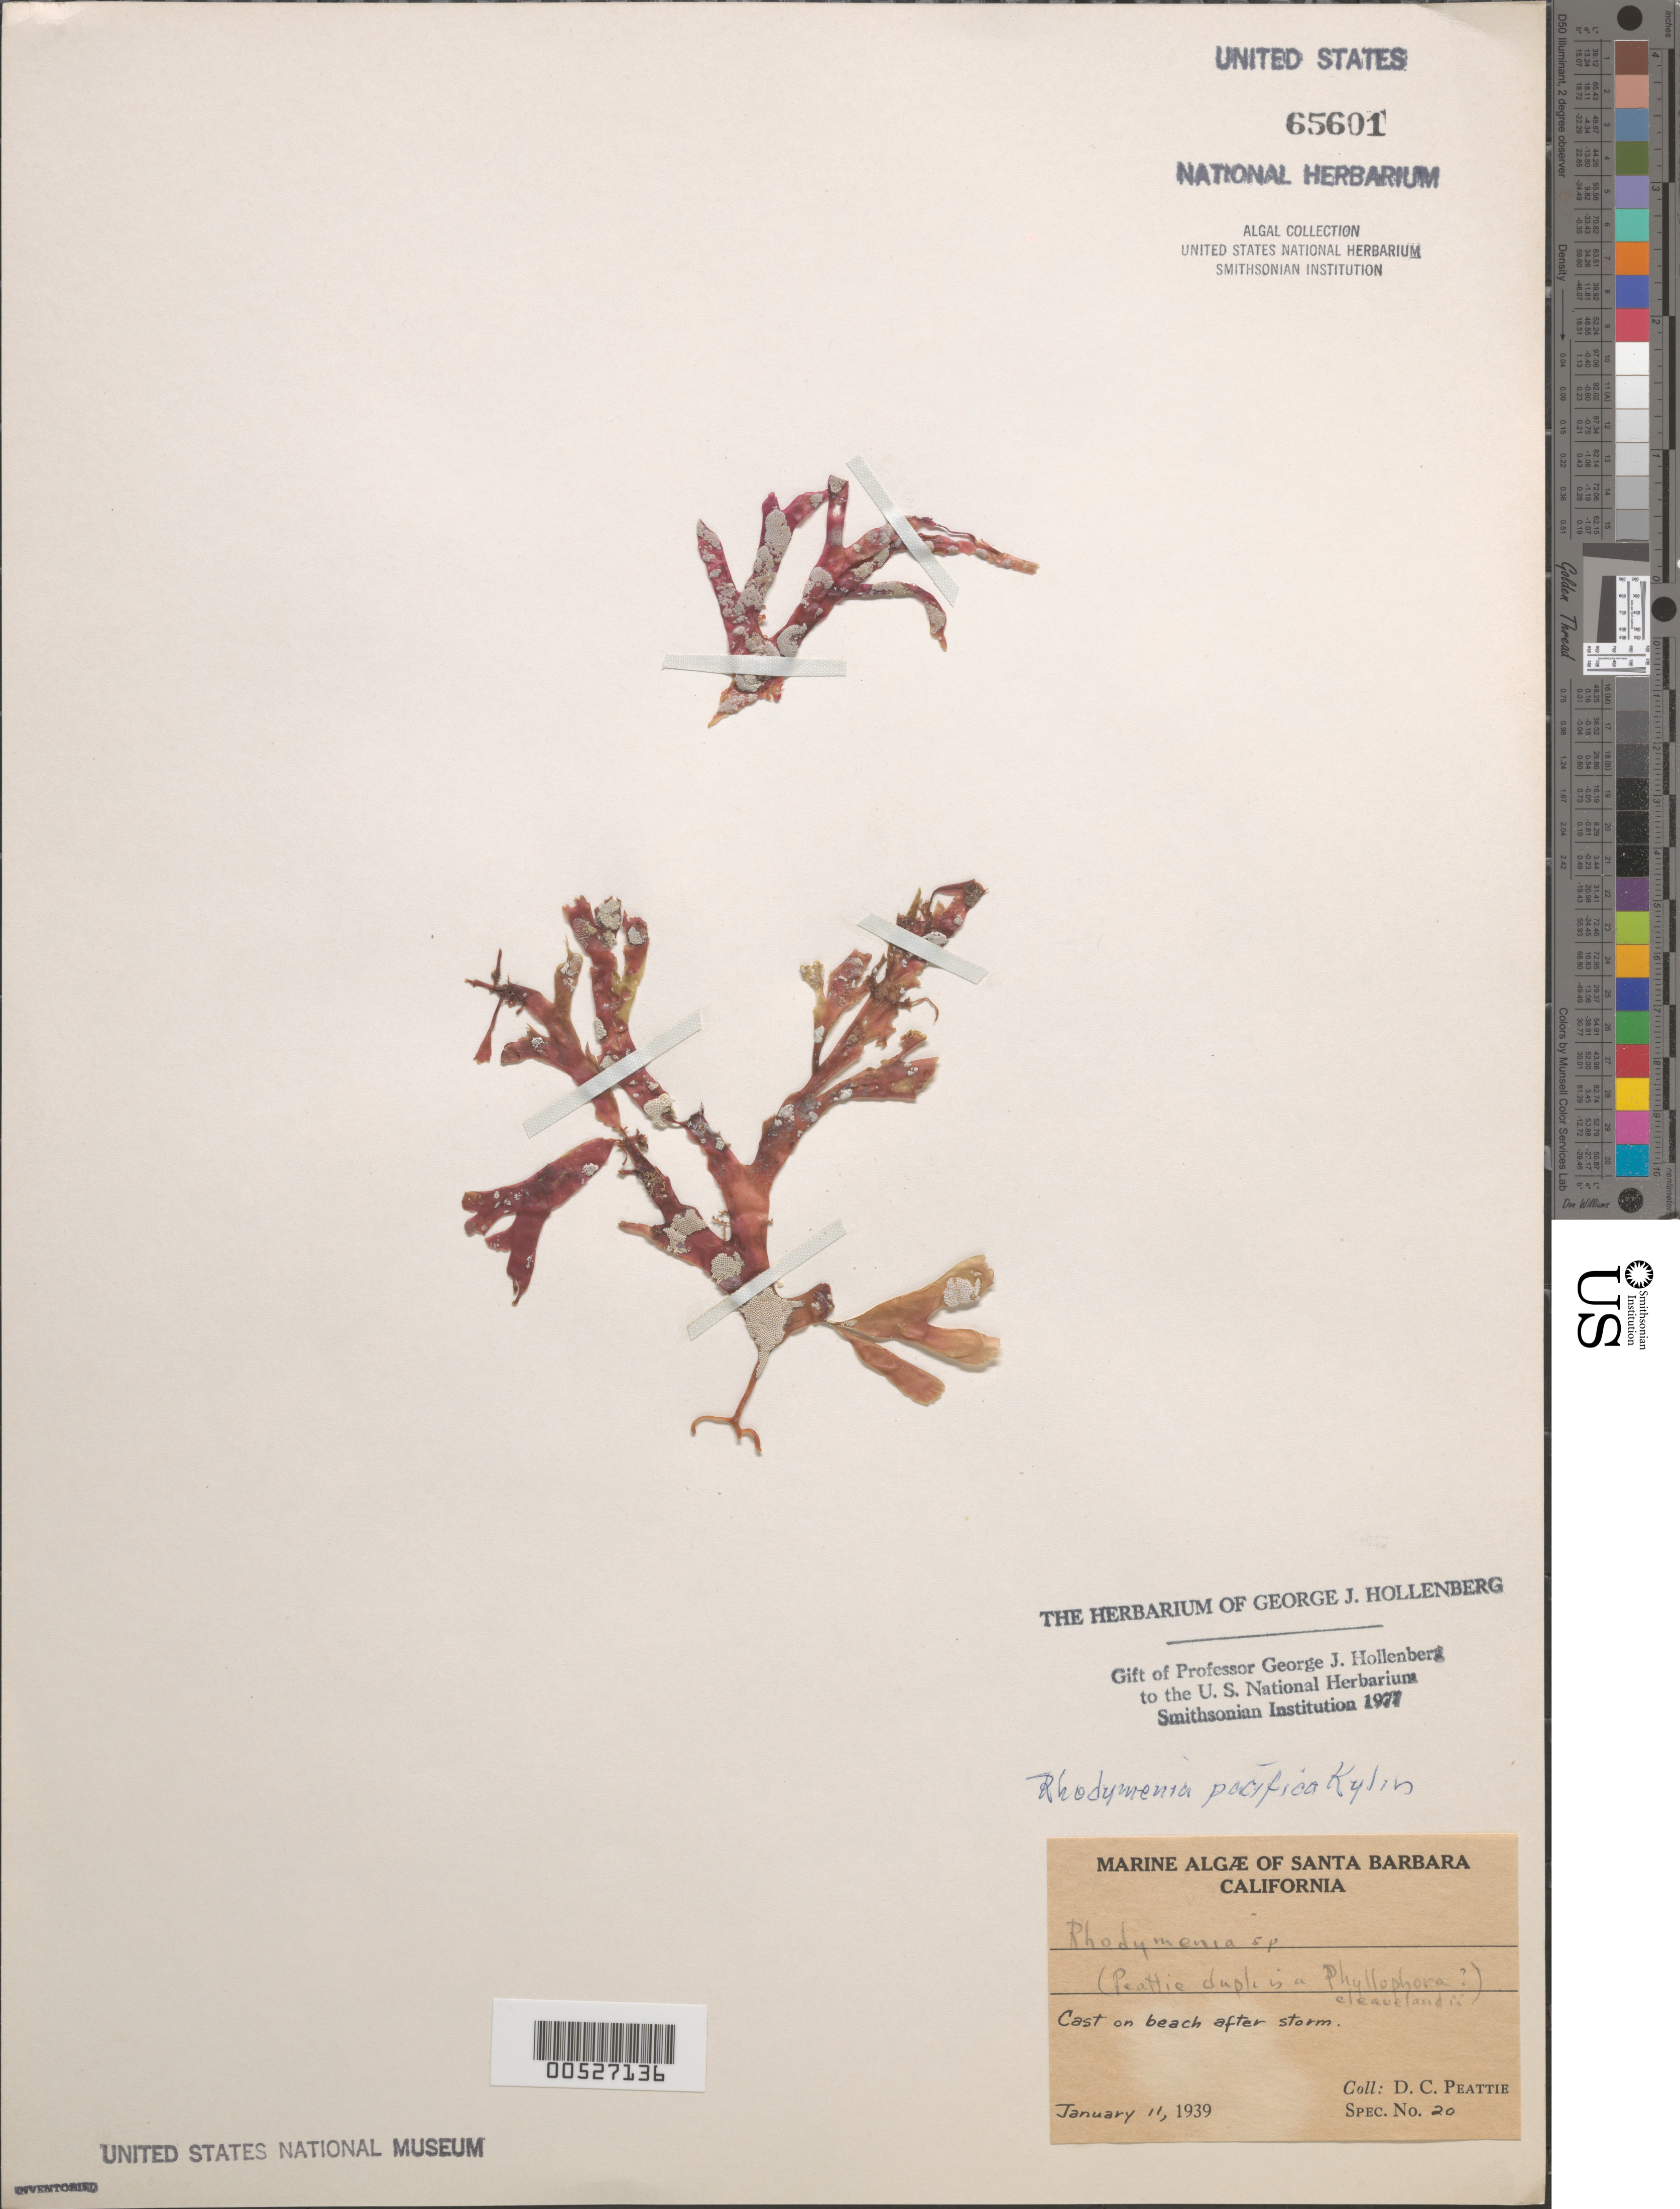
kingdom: Plantae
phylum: Rhodophyta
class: Florideophyceae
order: Rhodymeniales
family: Rhodymeniaceae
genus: Rhodymenia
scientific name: Rhodymenia pacifica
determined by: Hollenberg, George J.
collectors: D. Peattie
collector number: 20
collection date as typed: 11 Jan 1939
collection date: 1939-01-11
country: United States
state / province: California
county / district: Santa Barbara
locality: Santa Barbara Beach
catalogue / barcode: US 65601